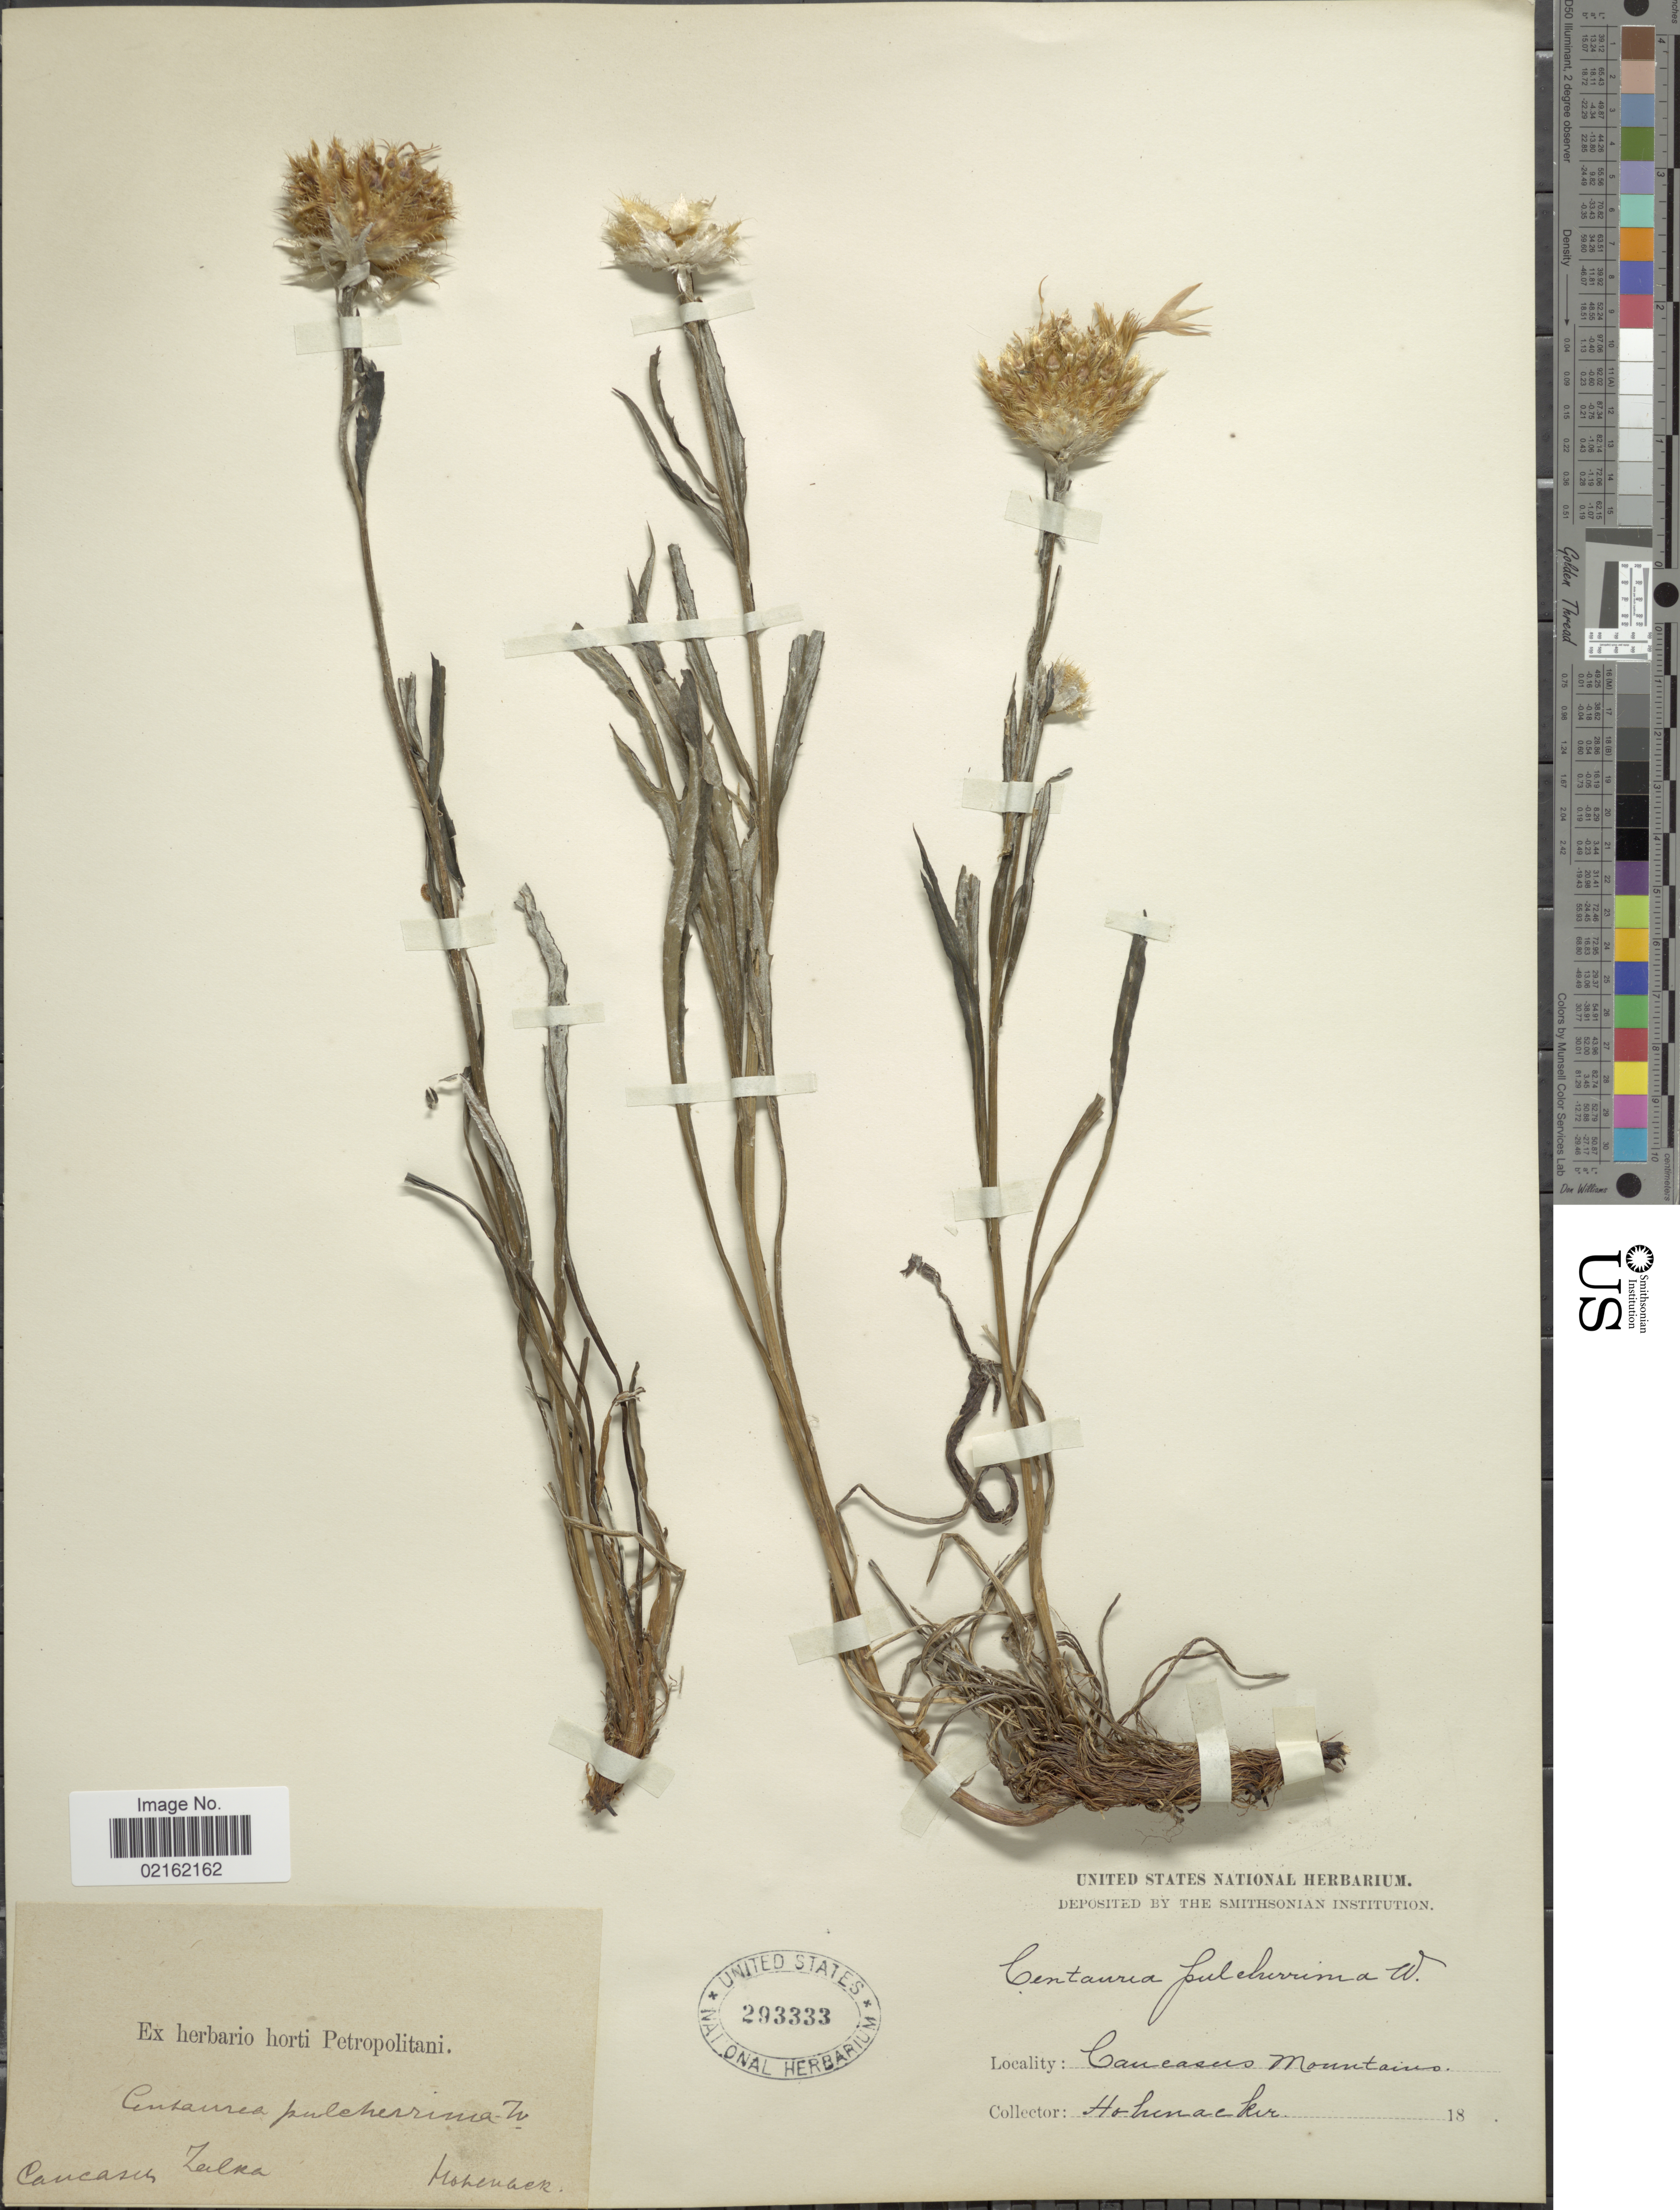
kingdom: Plantae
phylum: Tracheophyta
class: Magnoliopsida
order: Asterales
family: Asteraceae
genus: Psephellus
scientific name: Psephellus pulcherrimus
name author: (Willd.) Wagenitz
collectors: Hohenacker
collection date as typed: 18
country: Georgia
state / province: Kvemo Kartli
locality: Caucasus Mountains, Caucasus Zalma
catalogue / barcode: US 293333